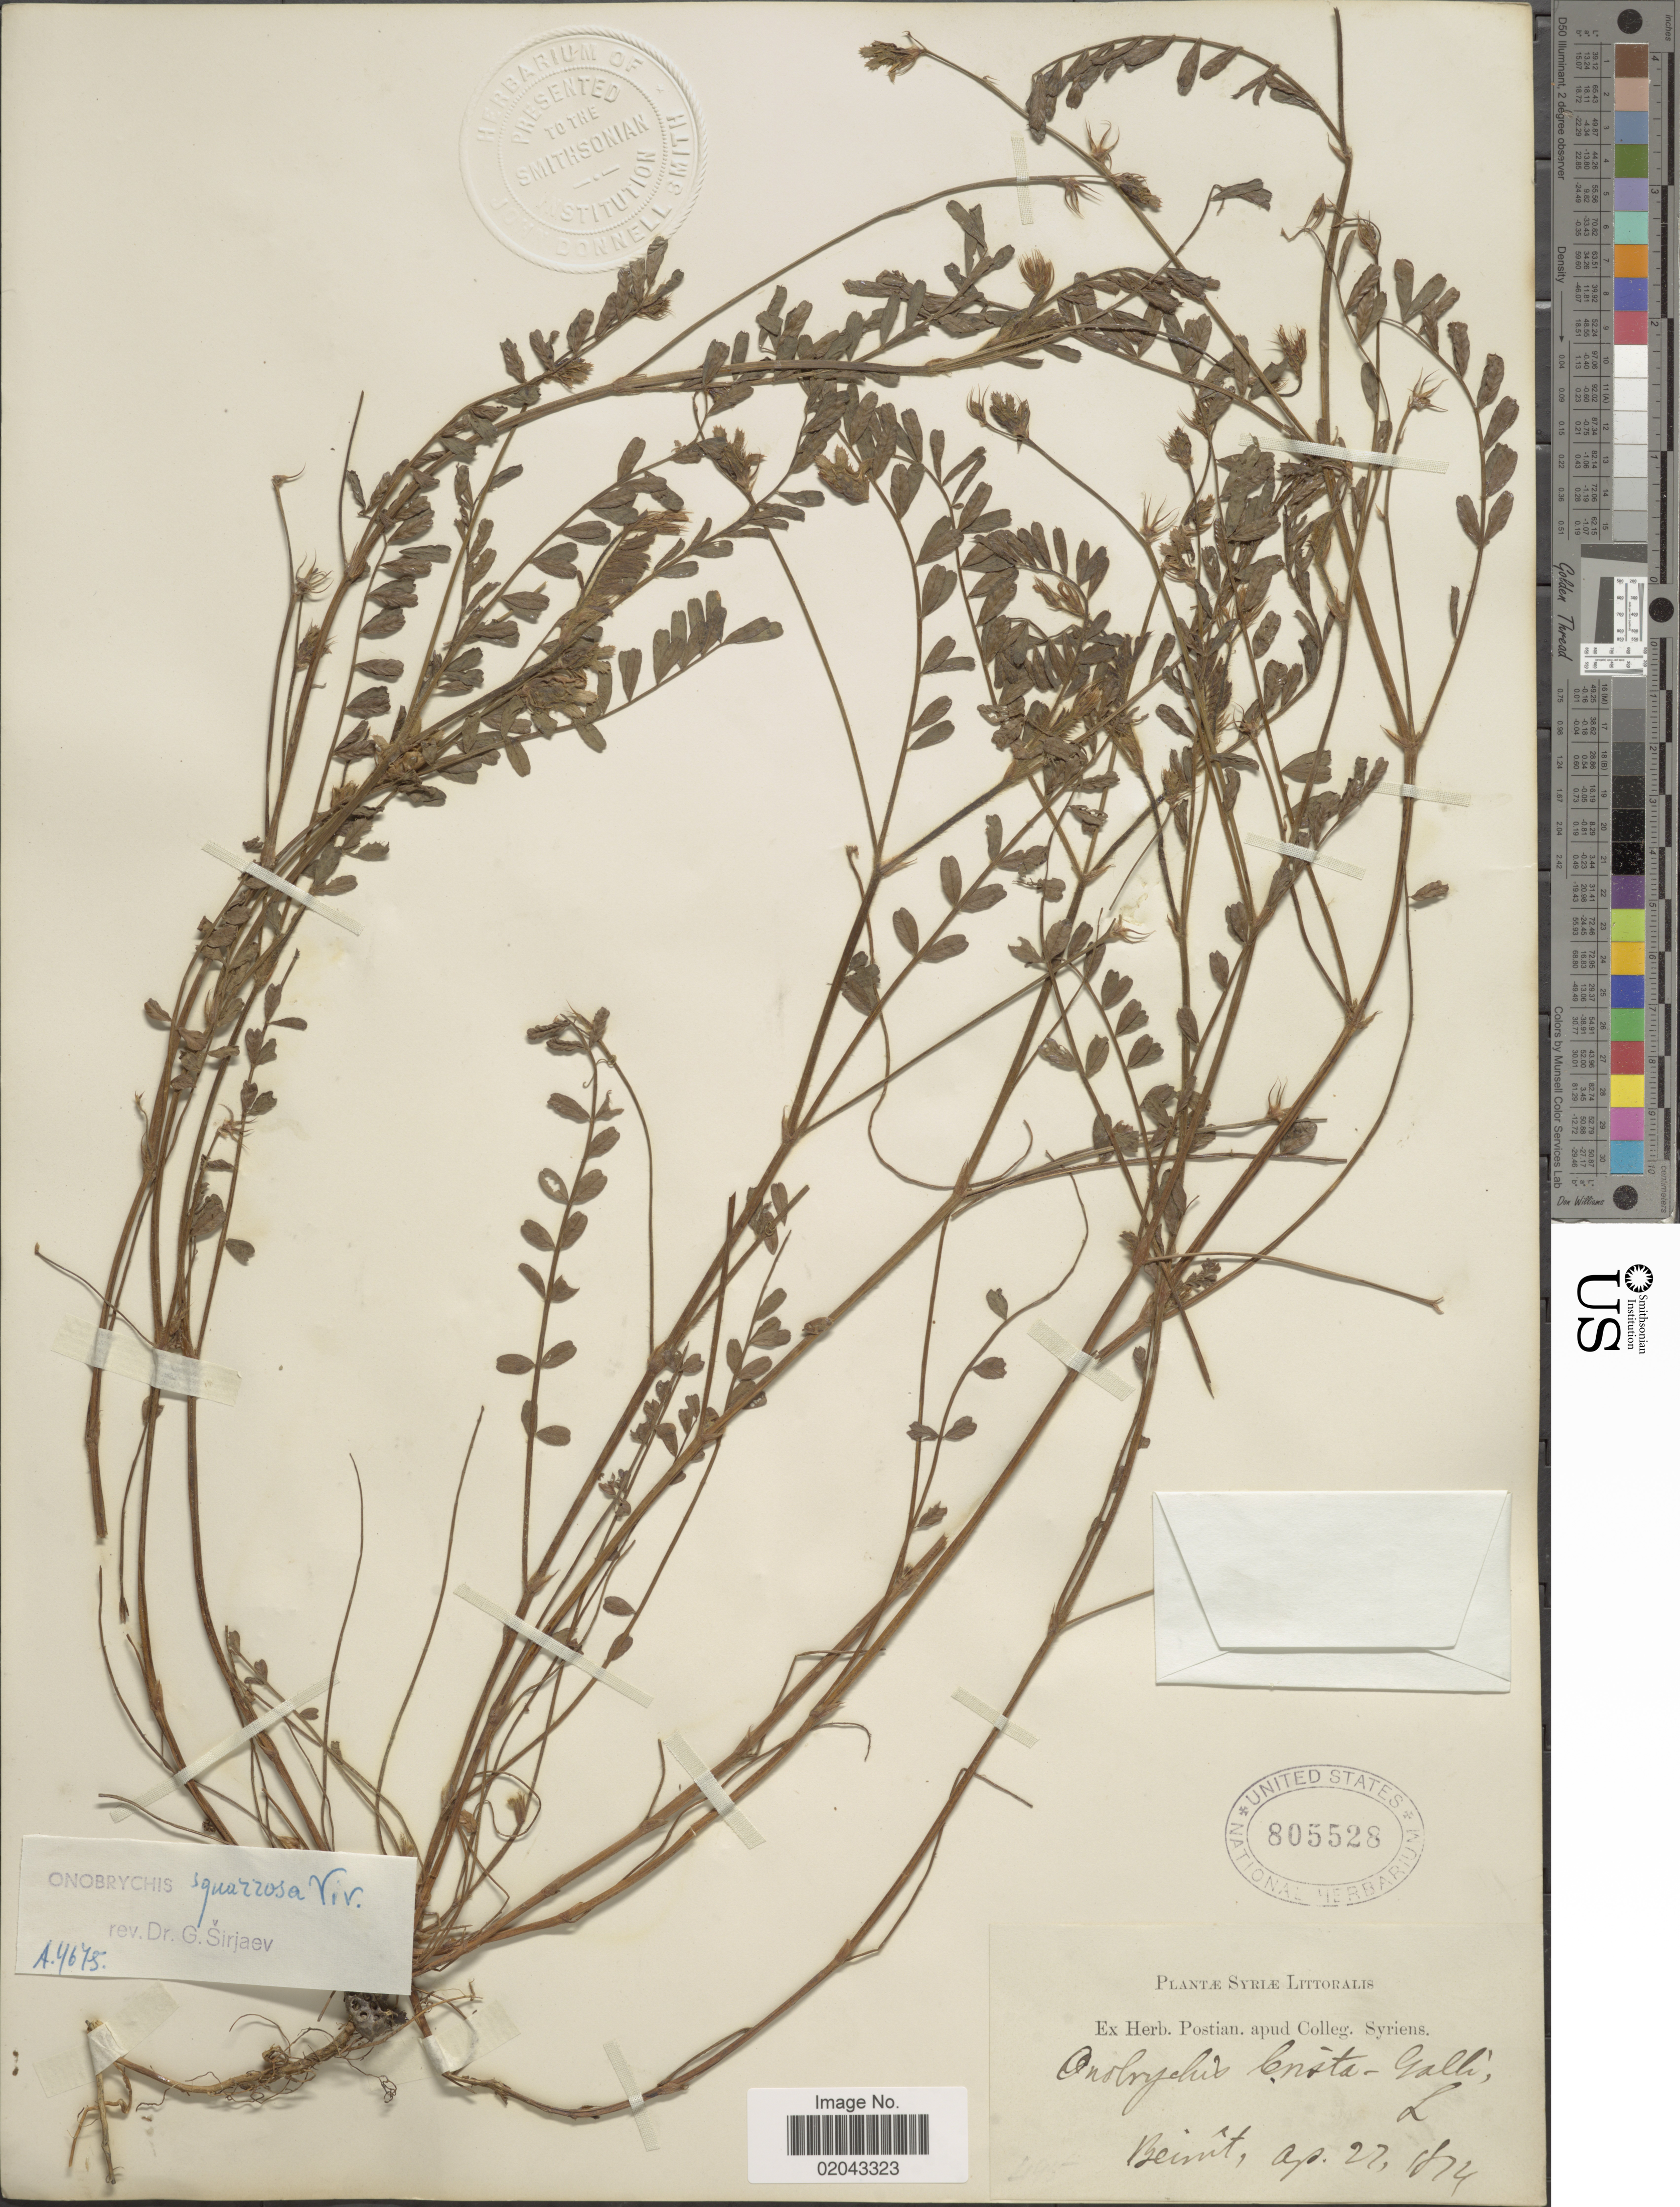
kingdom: Plantae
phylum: Tracheophyta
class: Magnoliopsida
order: Fabales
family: Fabaceae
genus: Onobrychis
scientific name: Onobrychis crista-galli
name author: (L.) Lam.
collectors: ex herb. Postian. apud Colleg. Syriens. Protest. USE "Fannie P. A. Shepard" (10308853) AS PRIMARY COLLECTOR INSTEAD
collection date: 1814-04-22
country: Syria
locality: Beimt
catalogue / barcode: US 805528